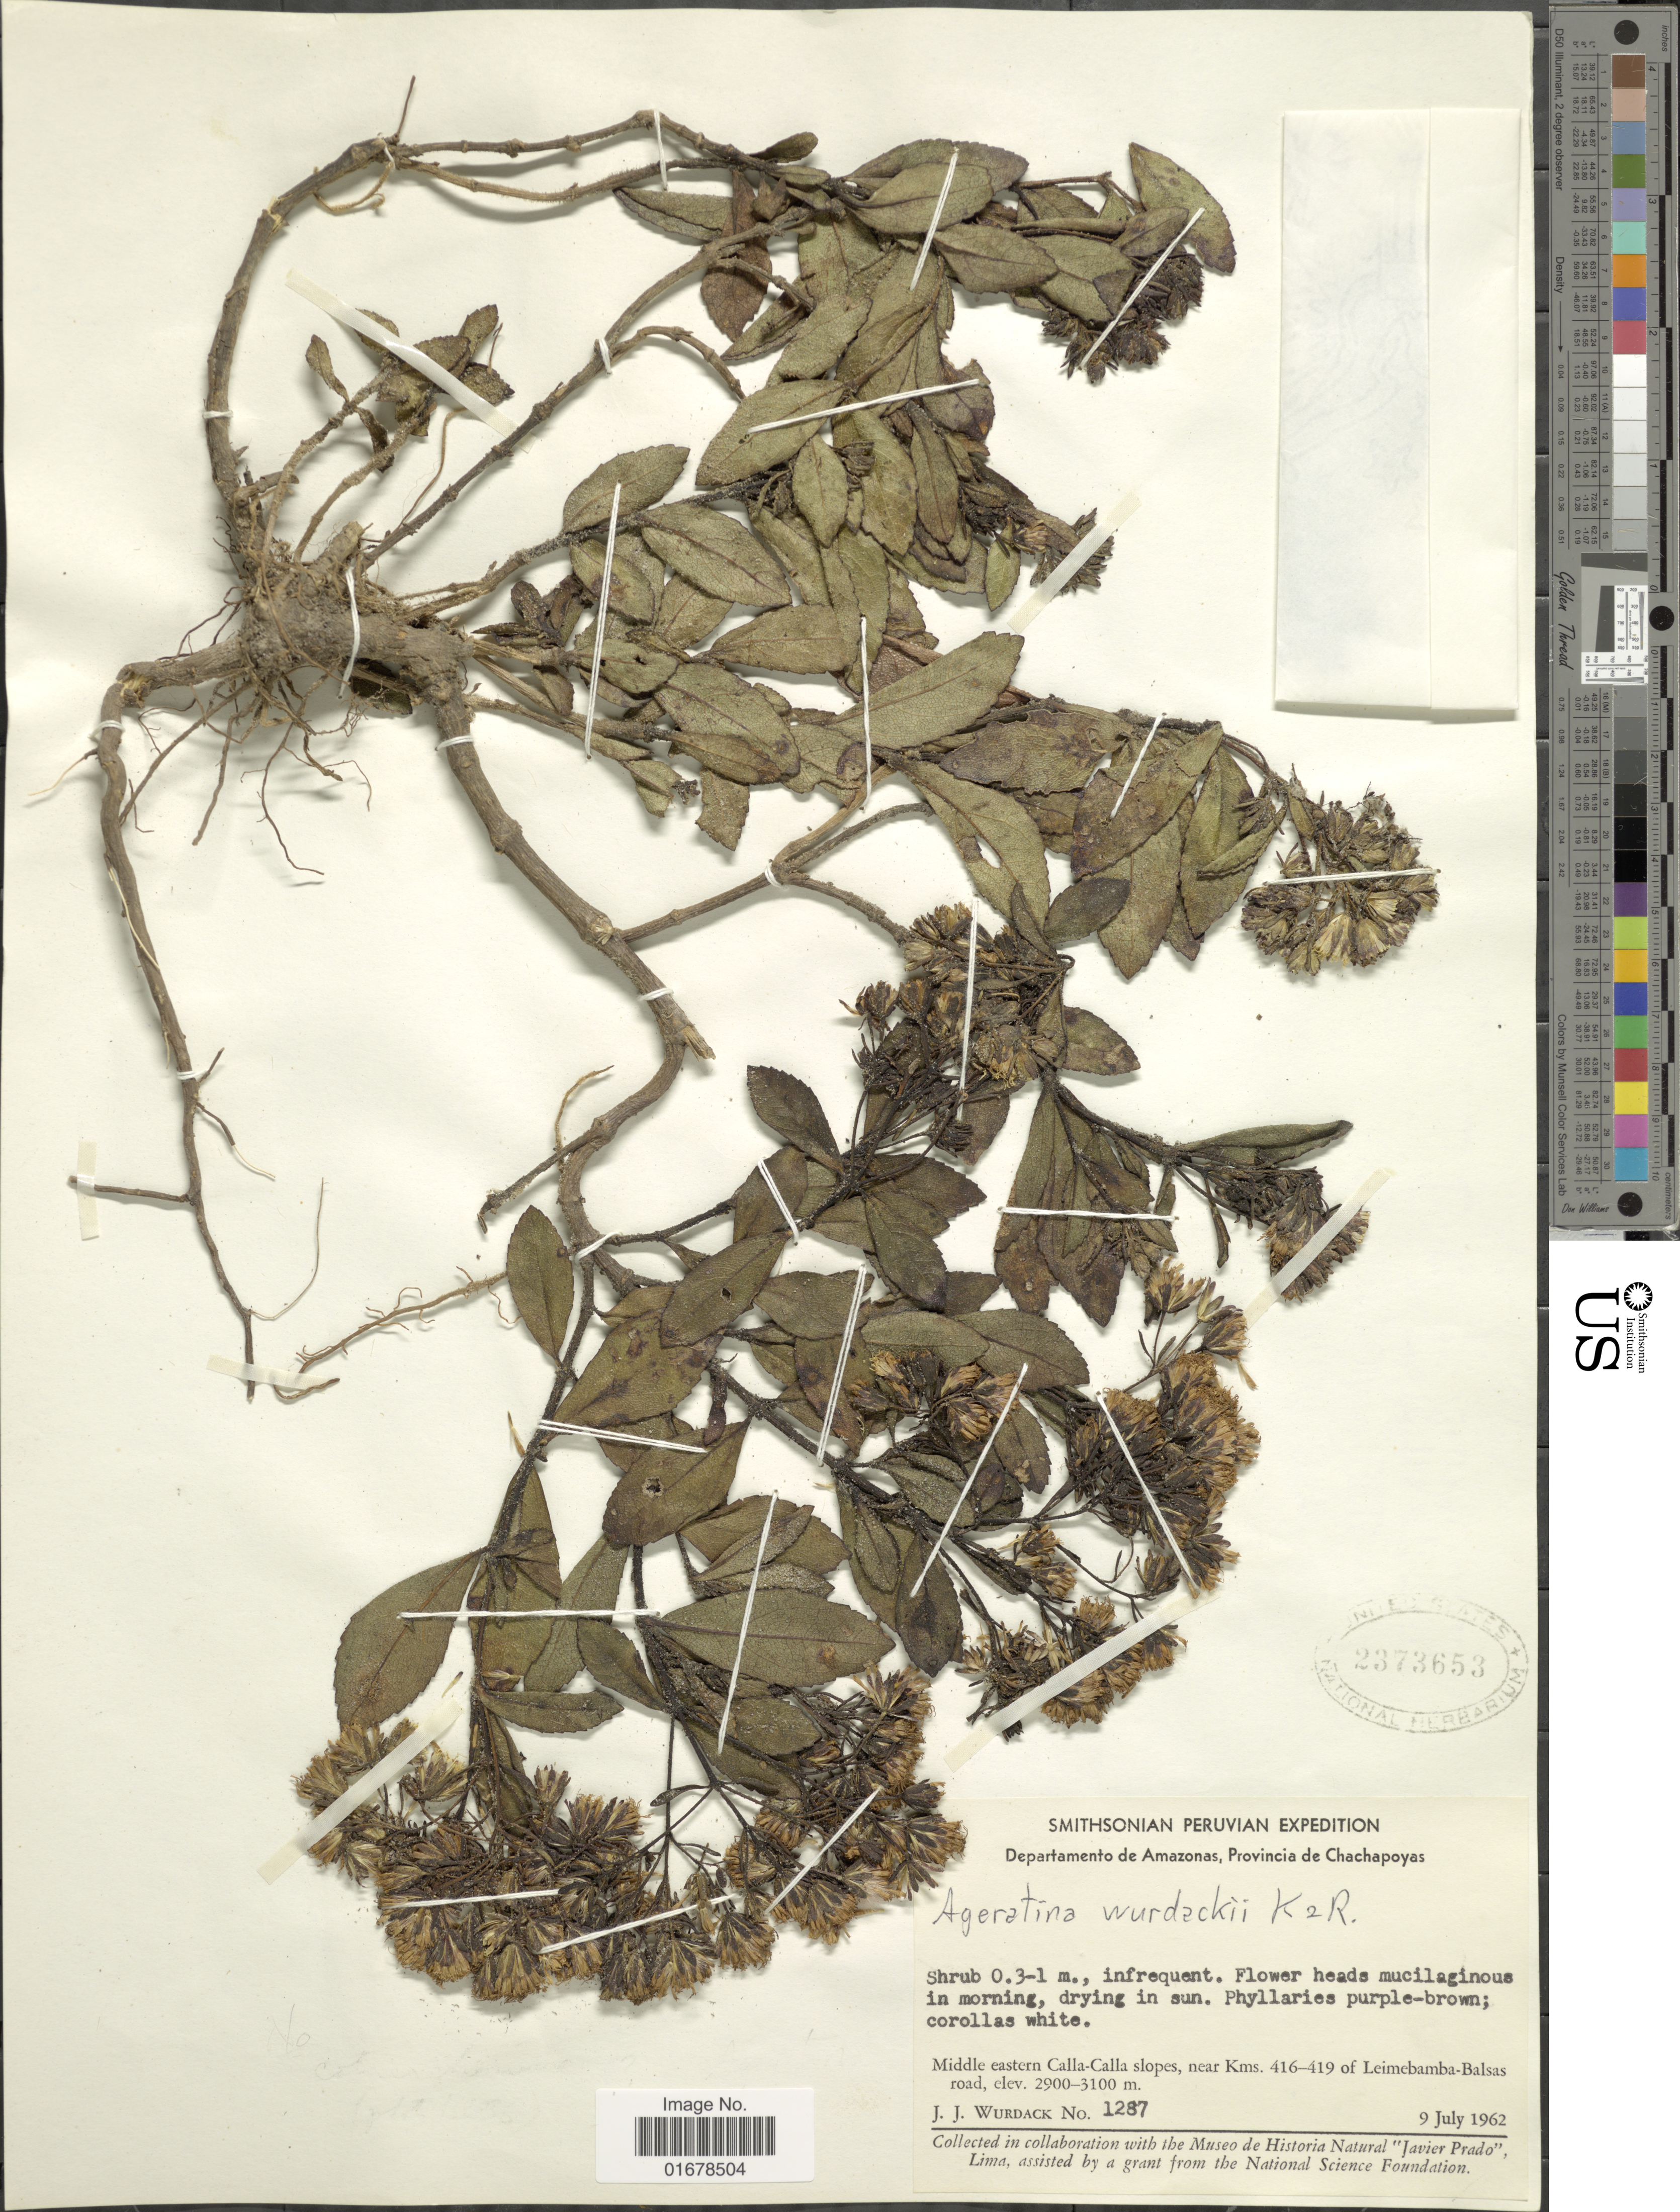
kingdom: Plantae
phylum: Tracheophyta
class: Magnoliopsida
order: Asterales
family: Asteraceae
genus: Ageratina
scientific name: Ageratina wurdackii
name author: R.M. King & H. Rob.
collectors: J. J. Wurdack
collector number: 1287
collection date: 1962-07-09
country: Peru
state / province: Amazonas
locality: Departamento de Amazonas, Provincia de Chachapoyas, Middle eastern Calla-Calla, near Kms. 416-419 of Leimebamba-Balsas road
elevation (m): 2900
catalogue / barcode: US 2373653